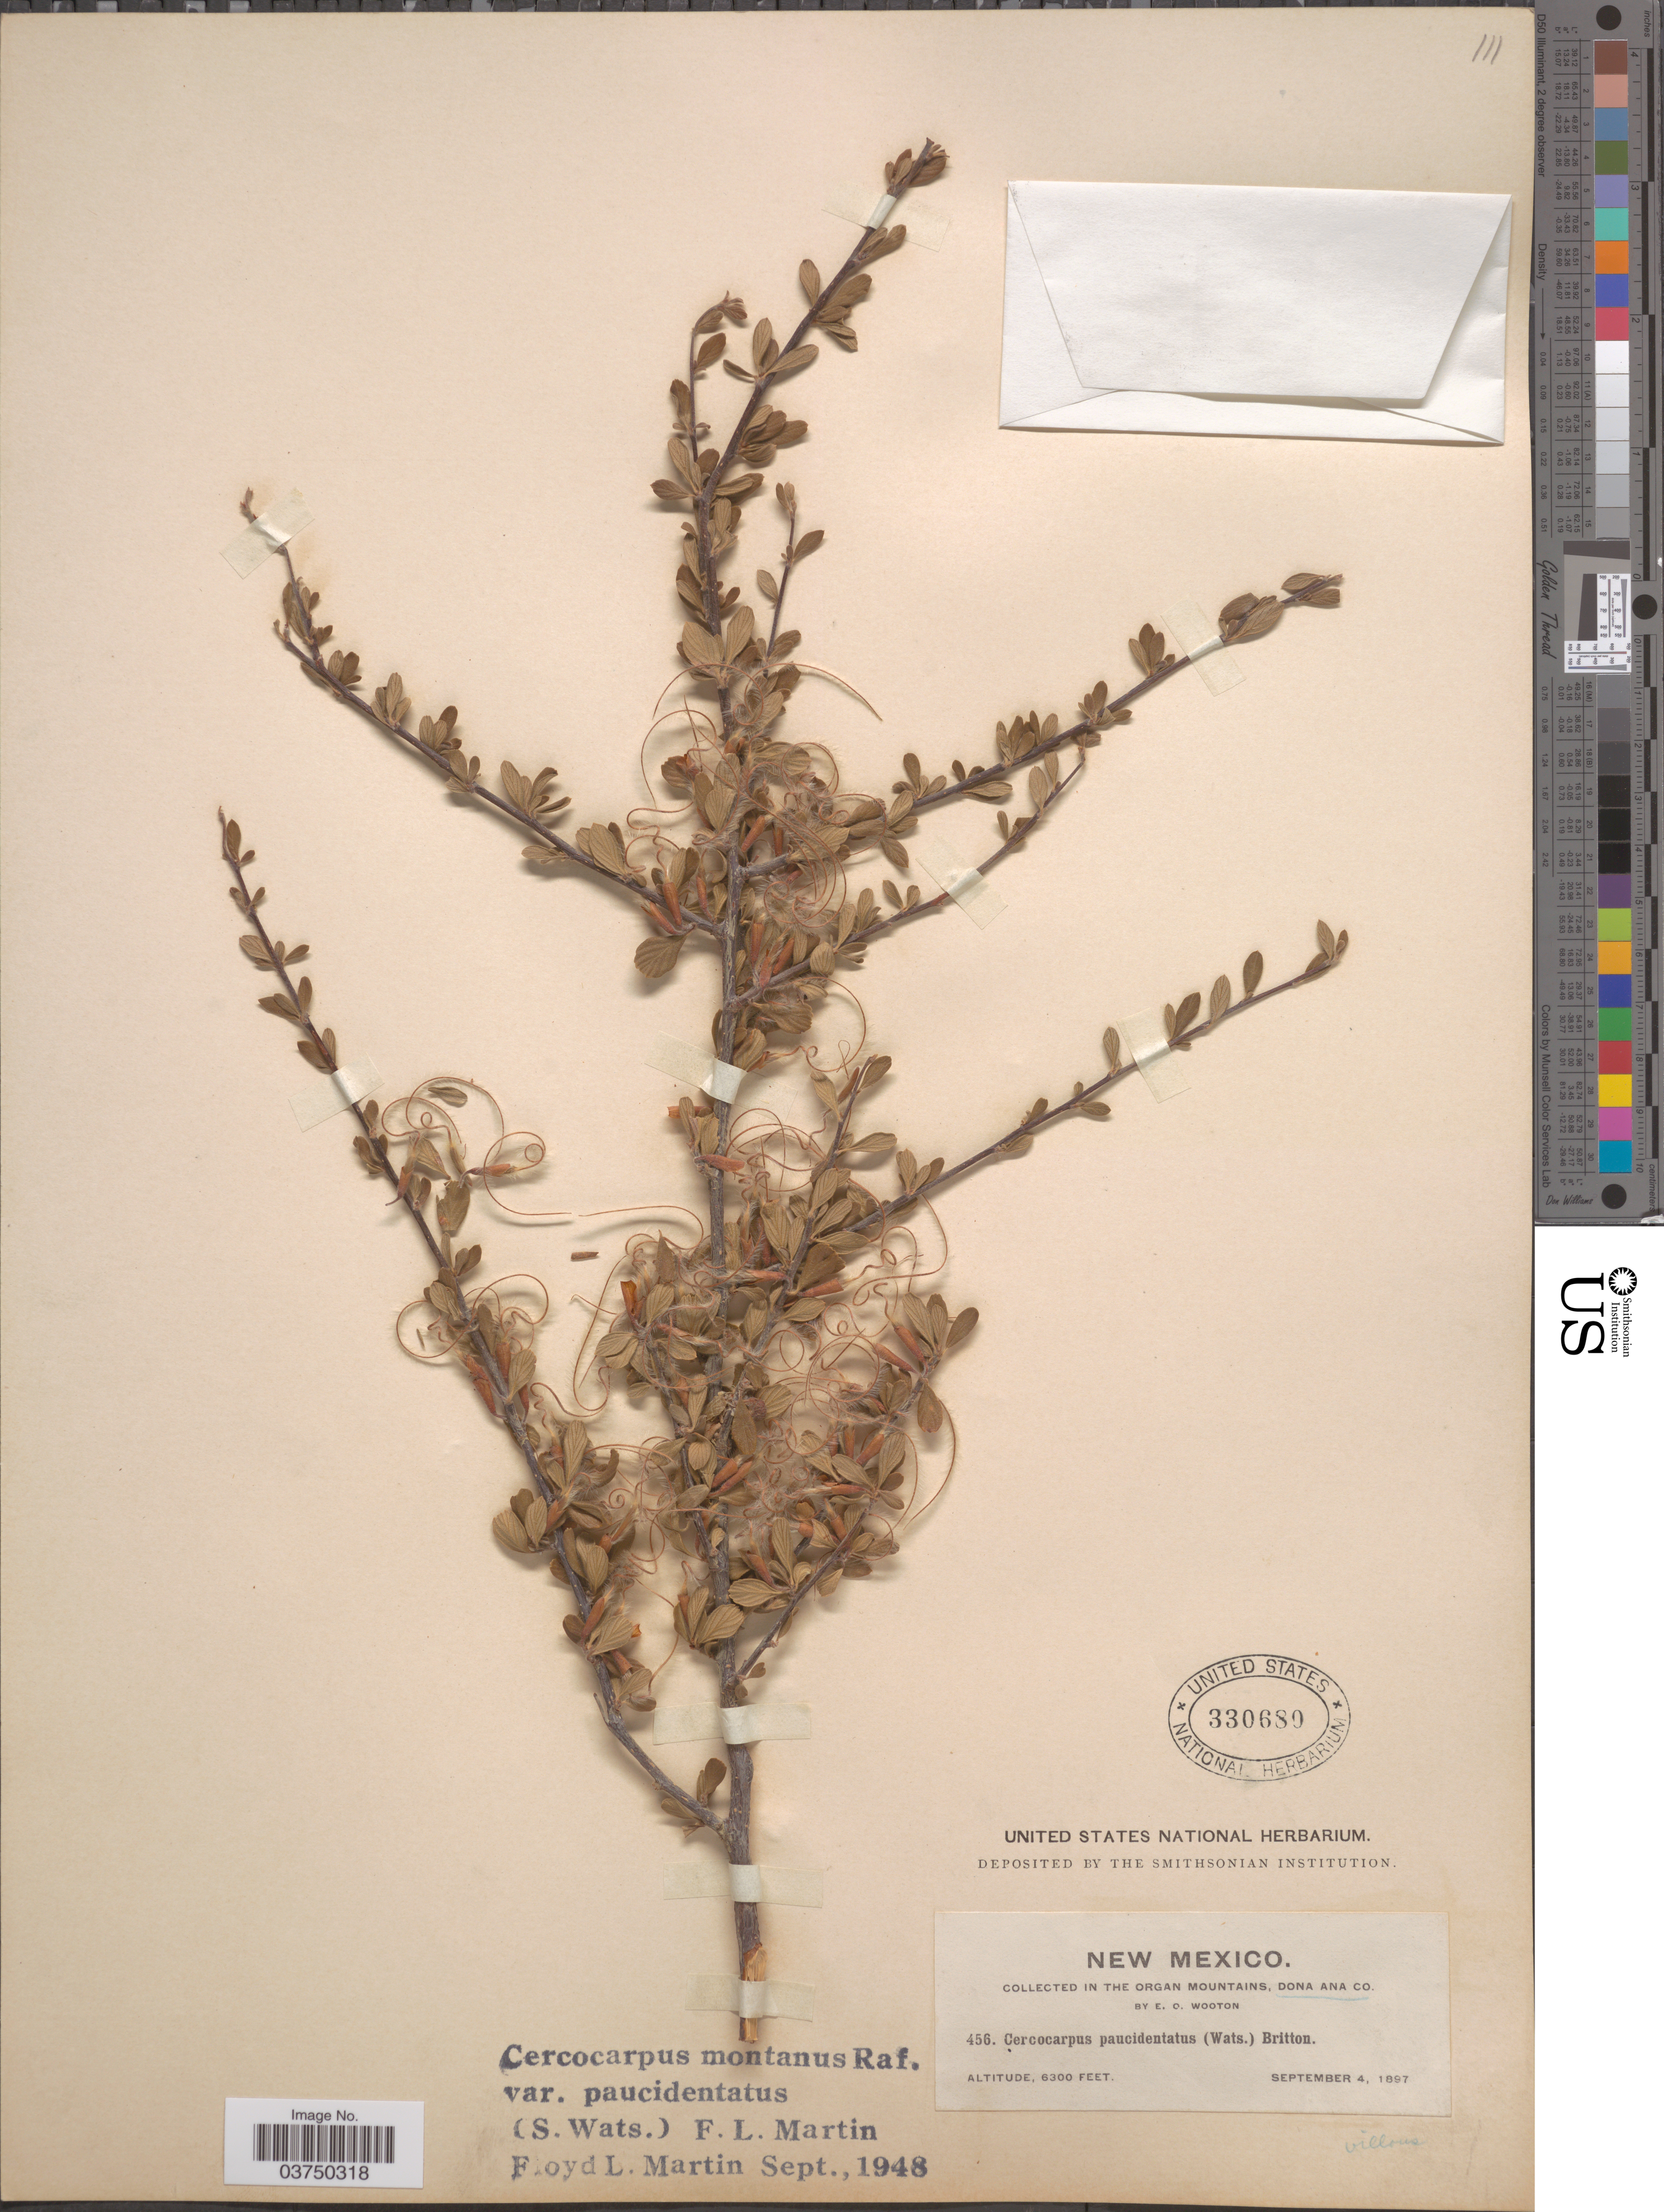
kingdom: Plantae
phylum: Tracheophyta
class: Magnoliopsida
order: Rosales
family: Rosaceae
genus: Cercocarpus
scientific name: Cercocarpus montanus var. paucidentatus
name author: (S. Watson) F.L. Martin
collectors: E. O. Wooton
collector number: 456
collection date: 1897-09-04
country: United States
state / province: New Mexico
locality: Organ Mountains, Dona Ana Co.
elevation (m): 1920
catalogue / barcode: US 330680